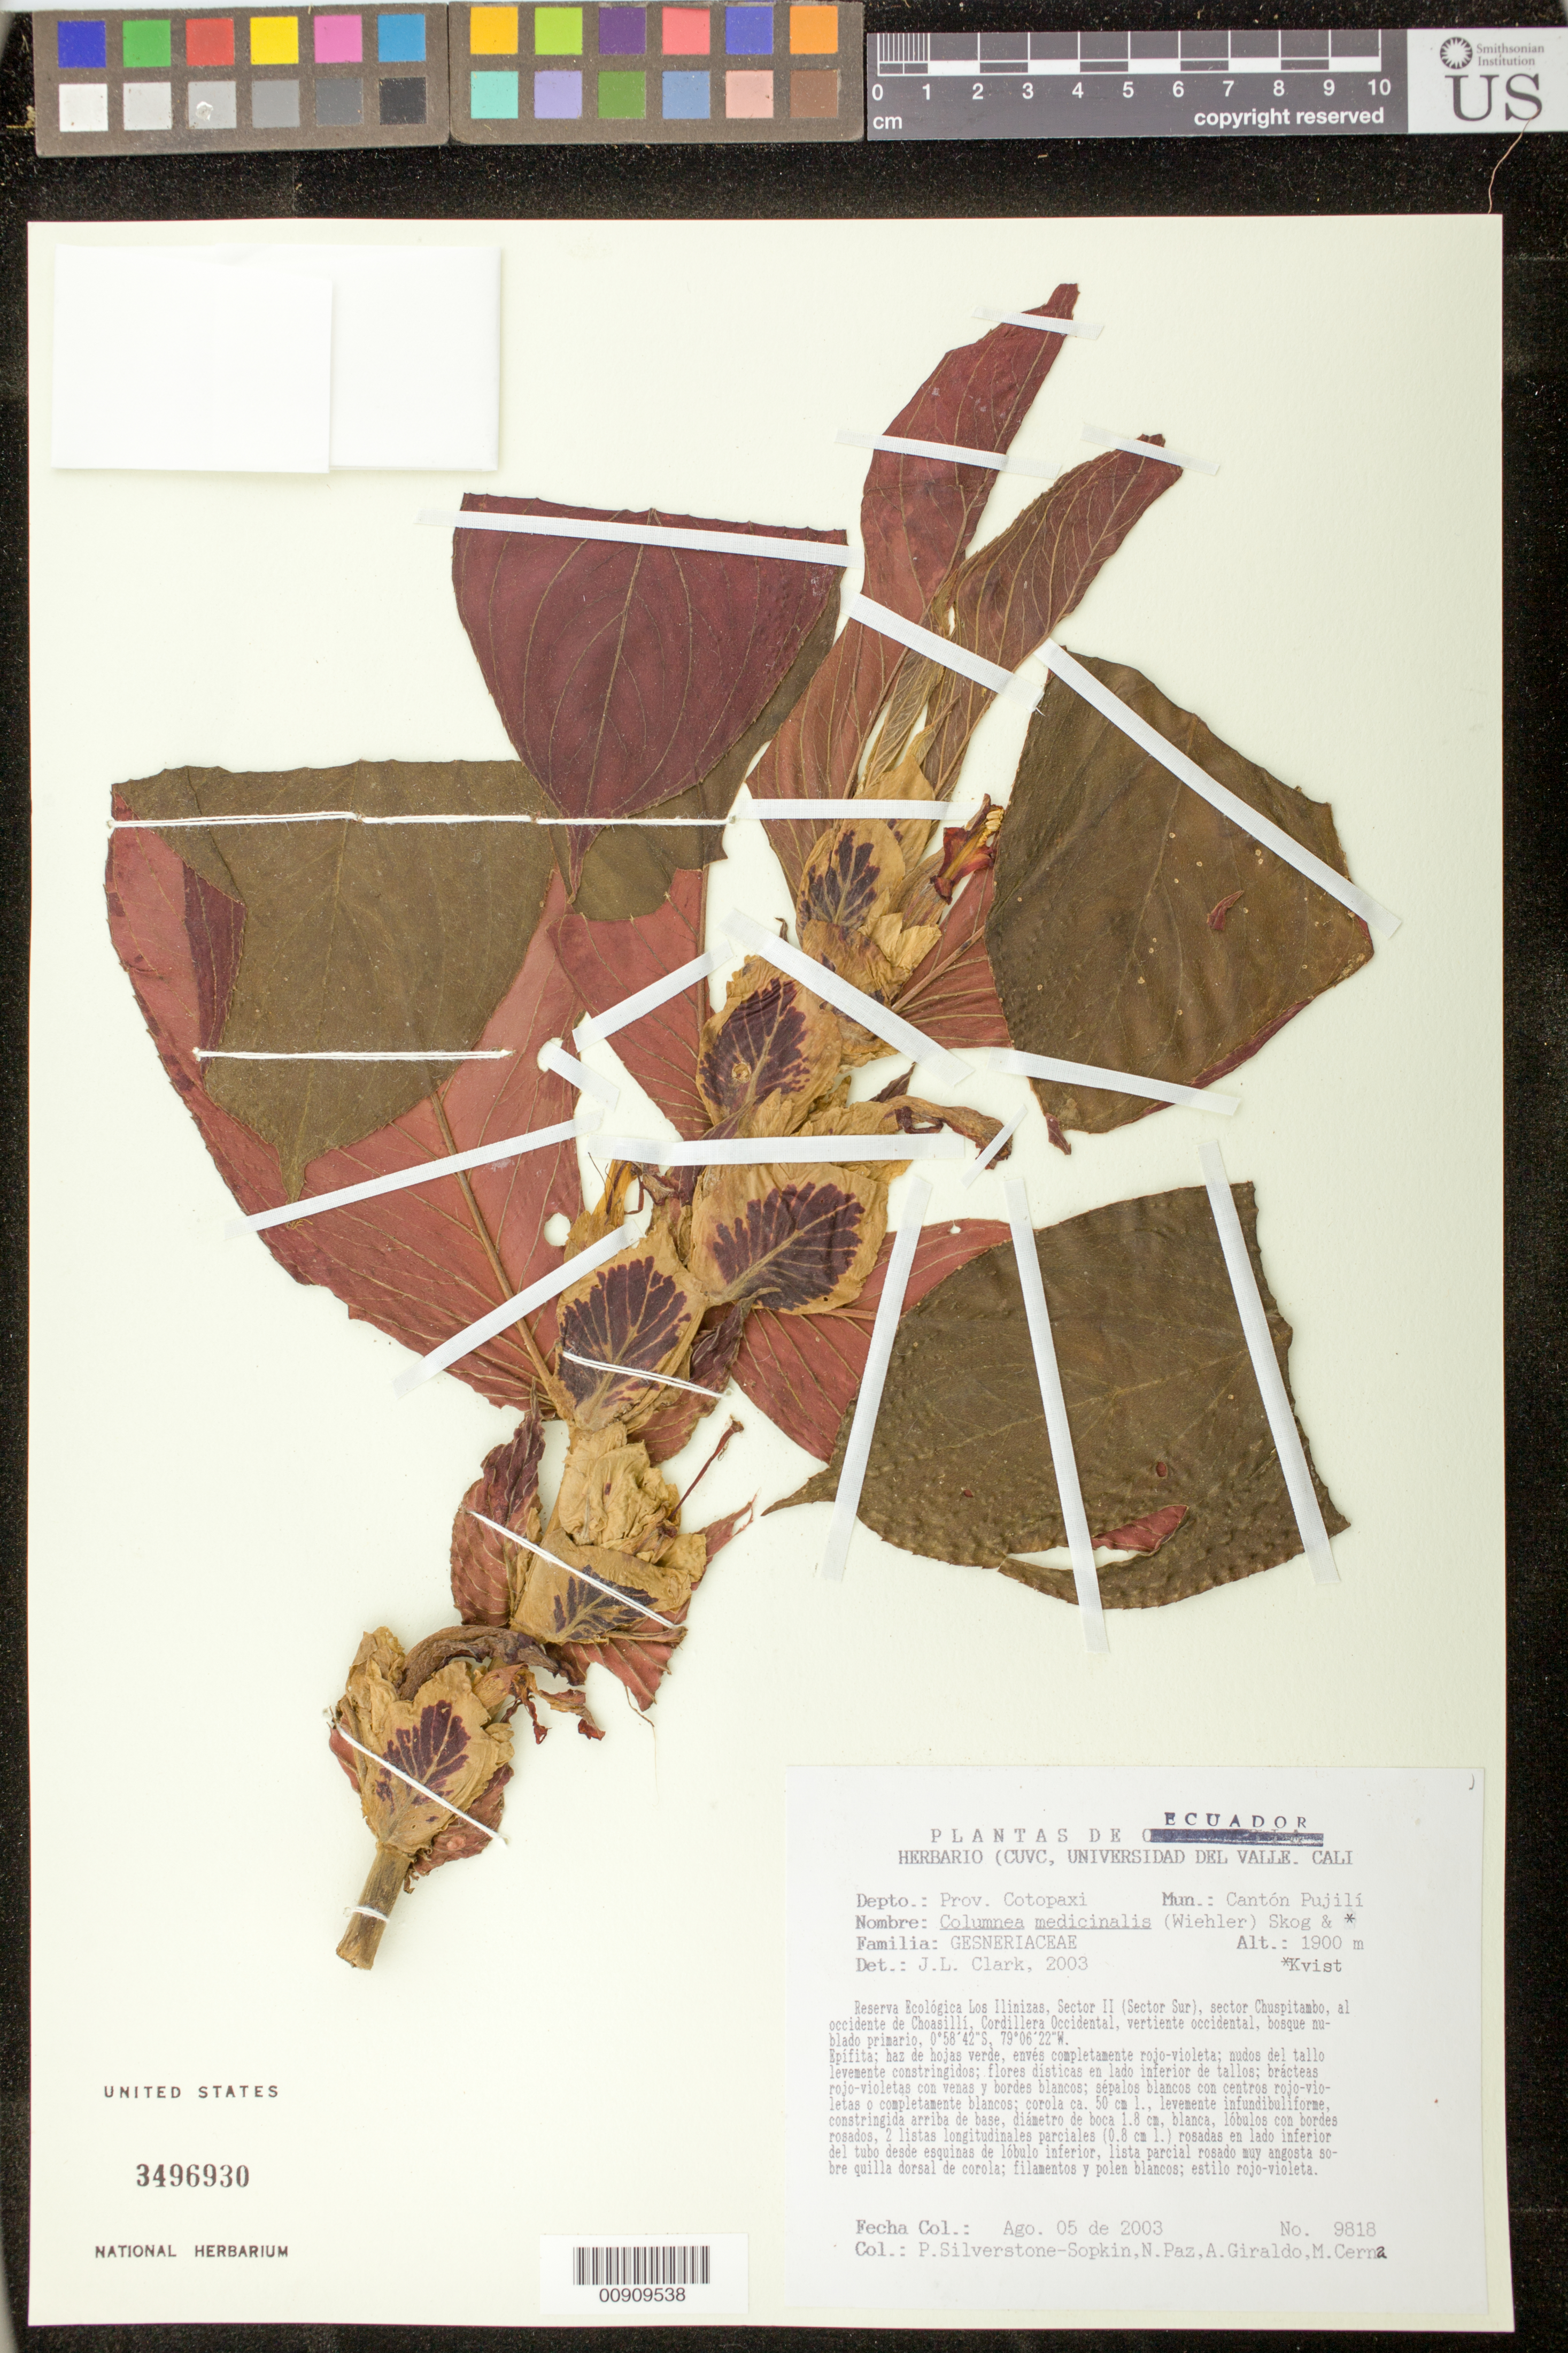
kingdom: Plantae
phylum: Tracheophyta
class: Magnoliopsida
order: Lamiales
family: Gesneriaceae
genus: Columnea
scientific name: Columnea medicinalis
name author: (Wiehler) L.E. Skog & L.P. Kvist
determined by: Clark, J. L., (SEL), The Marie Selby Botanical Garden (UNITED STATES)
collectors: P. A. Silverstone-Sopkin, N. Paz, A. Giraldo & M. Cerna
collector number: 9818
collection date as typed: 05 Aug 2003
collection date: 2003-08-05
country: Ecuador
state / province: Cotopaxi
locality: Cantón Pujilí. Reserva Ecológica Los Ilinizas, Sector II (Sector Sur), sector Chuspitambo, al occidente de Choasillí, Cordillera Occidental, vertiente occidental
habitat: Bosque nublado primario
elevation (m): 1900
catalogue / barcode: US 3496930